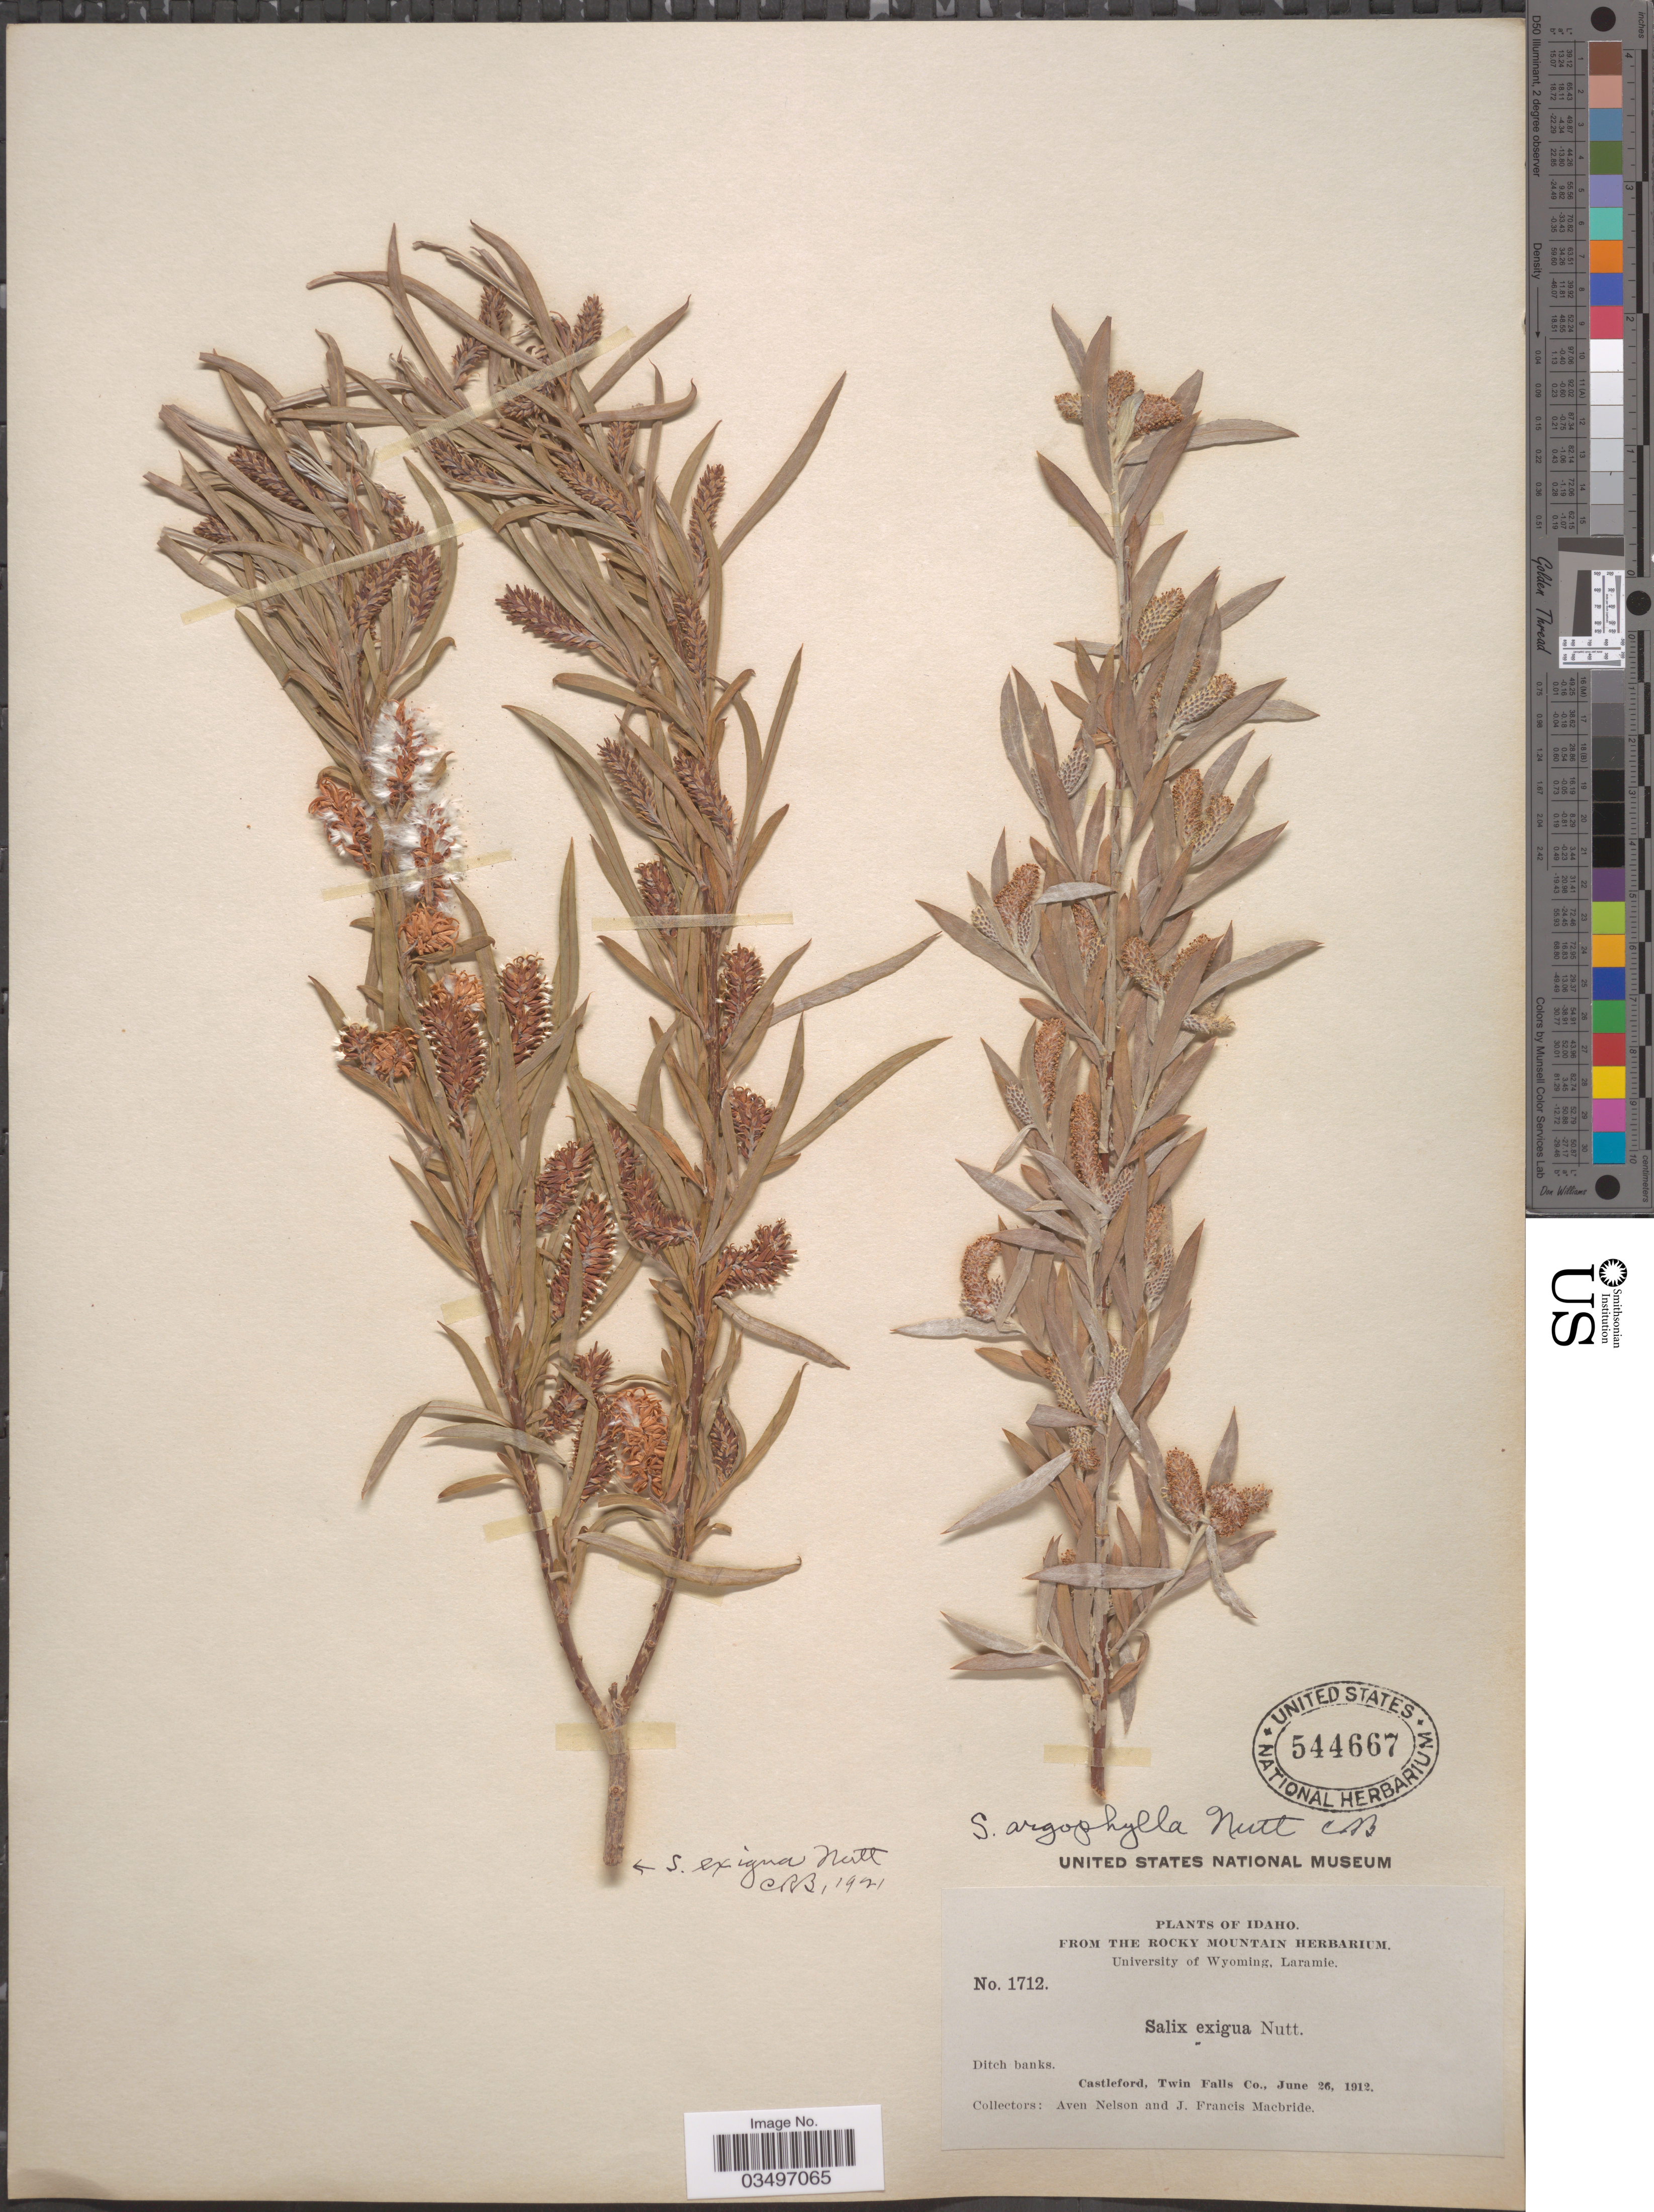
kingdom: Plantae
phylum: Tracheophyta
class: Magnoliopsida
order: Malpighiales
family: Salicaceae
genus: Salix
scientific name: Salix exigua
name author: Nutt.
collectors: A. Nelson & J. F. Macbride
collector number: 1712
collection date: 1912-06-26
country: United States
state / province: Idaho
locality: Castleford, Twin Falls Co.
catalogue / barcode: US 544667